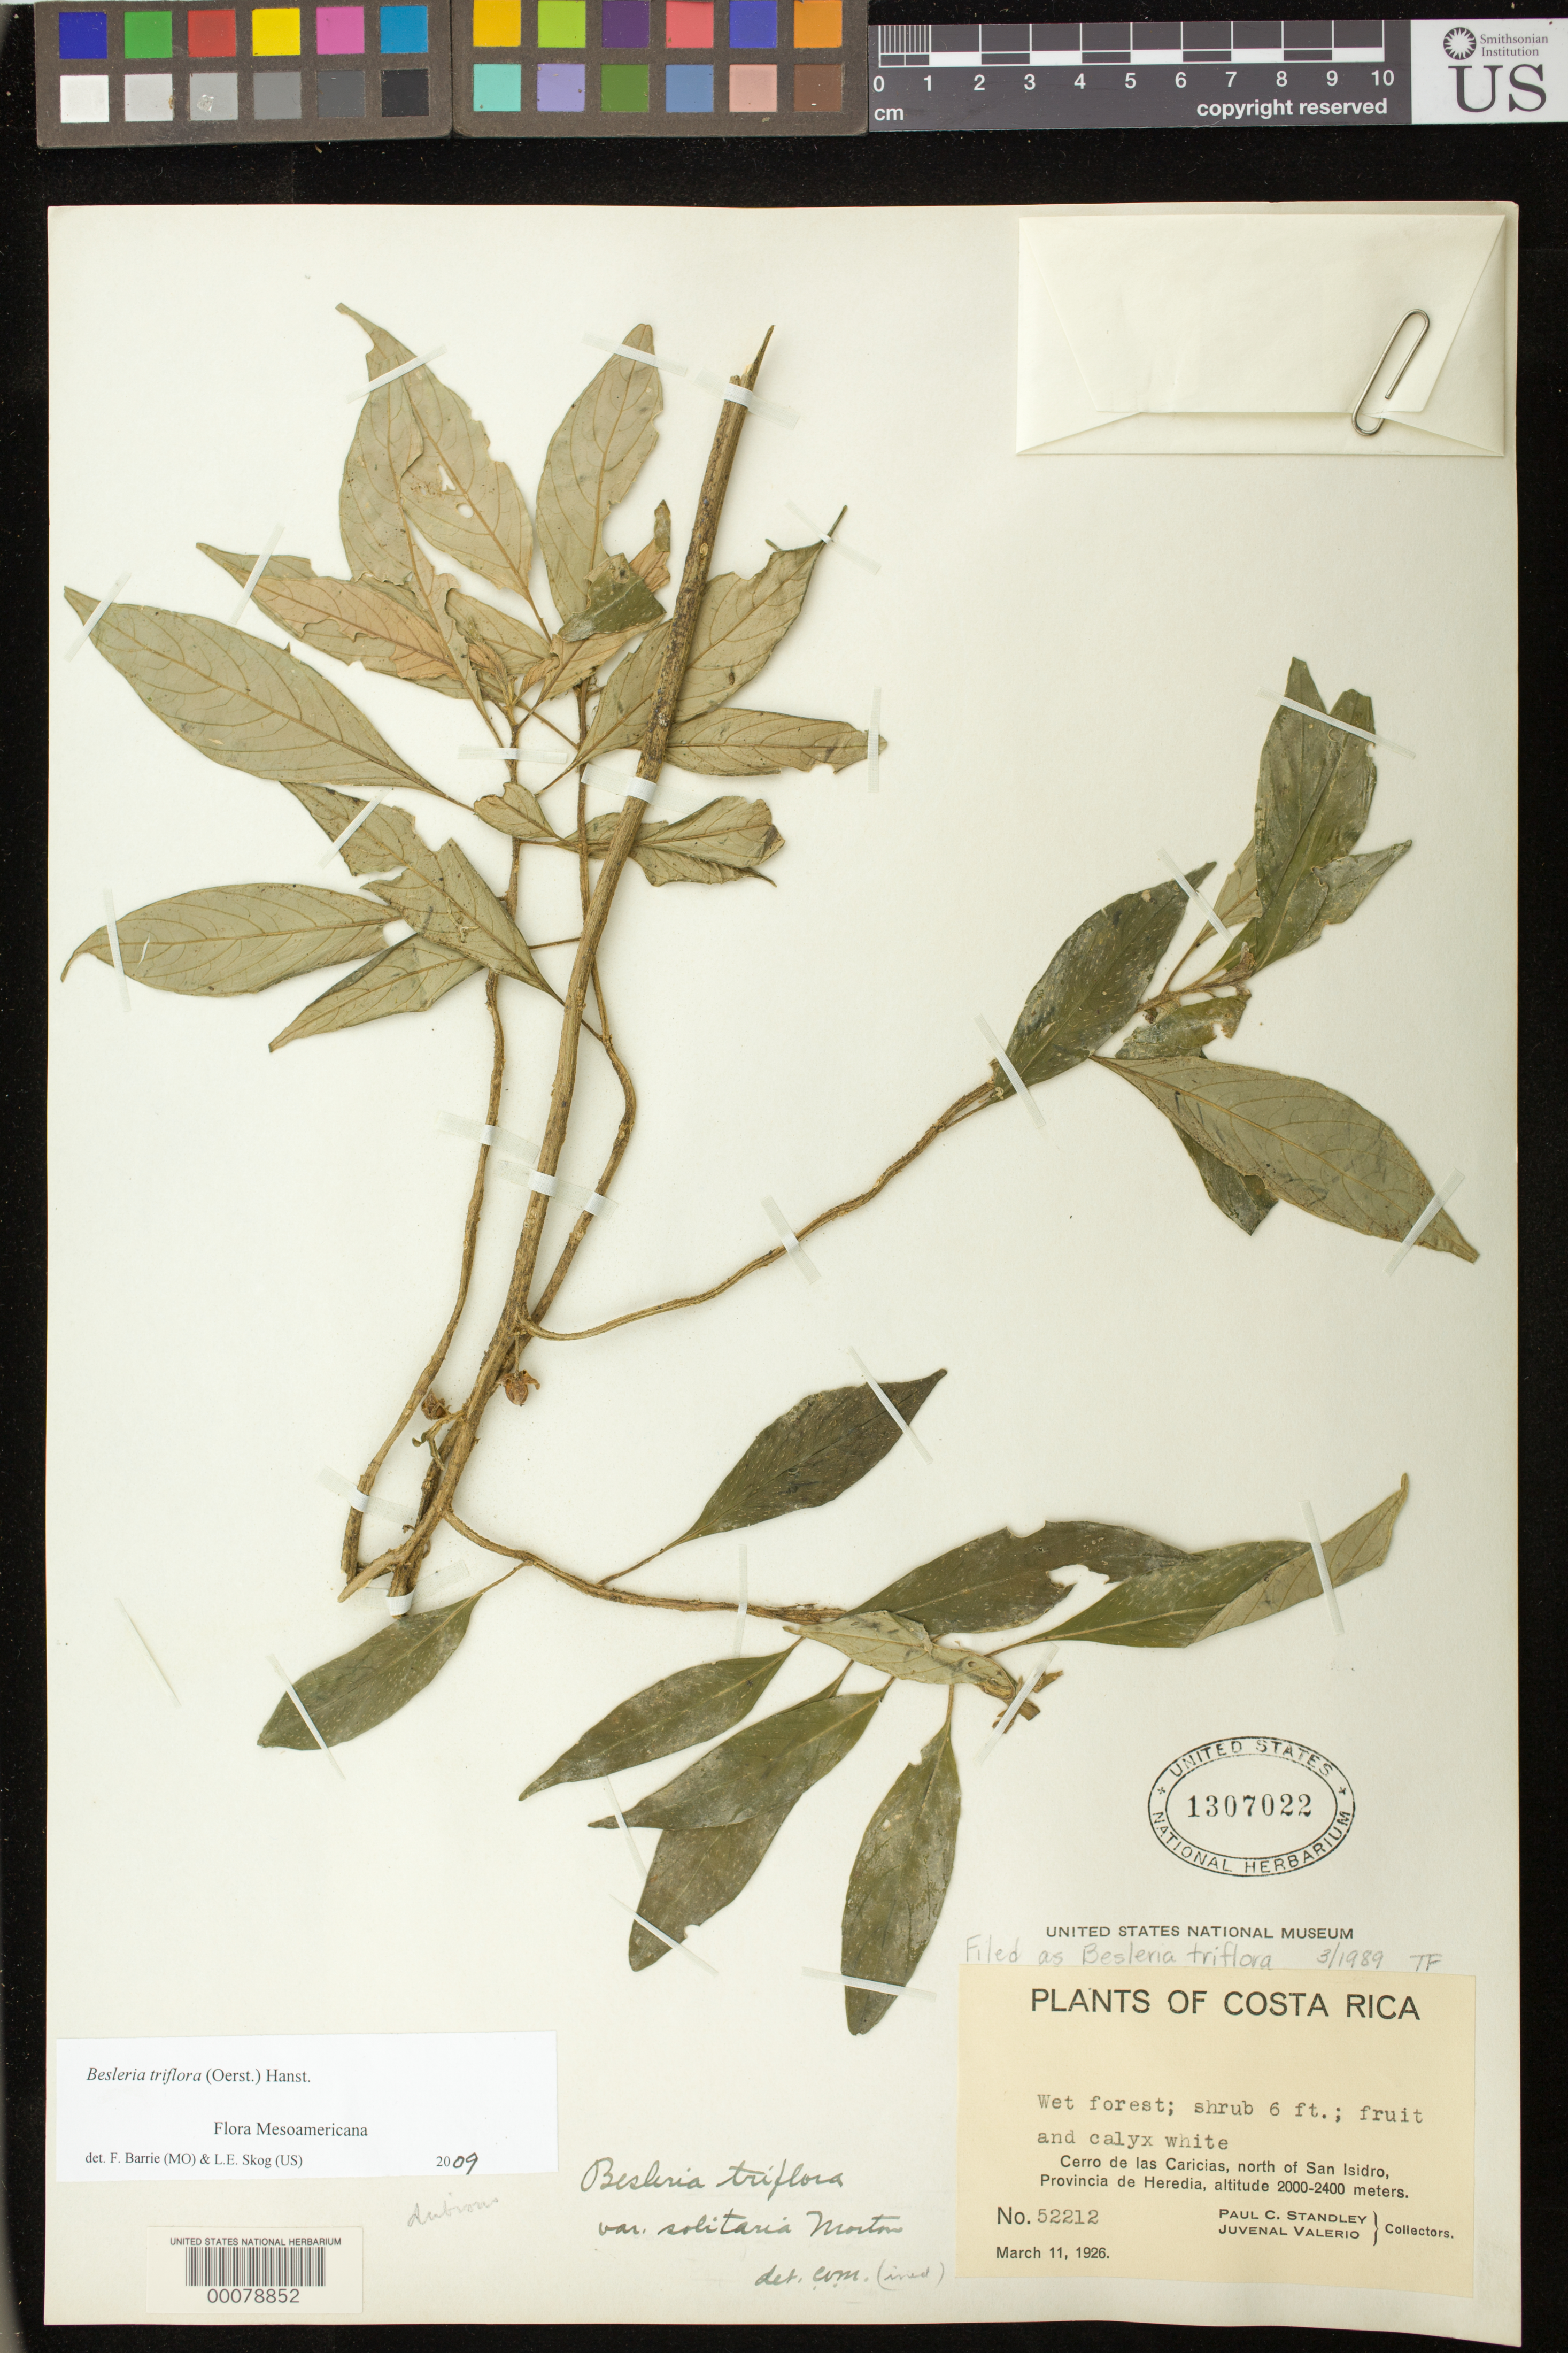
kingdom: Plantae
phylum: Tracheophyta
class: Magnoliopsida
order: Lamiales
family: Gesneriaceae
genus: Besleria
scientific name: Besleria triflora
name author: (Oerst.) Hanst.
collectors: P. C. Standley & J. Valerio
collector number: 52212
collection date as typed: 11 Mar 1926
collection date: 1926-03-11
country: Costa Rica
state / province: Heredia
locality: Cerro de las Caricias, N of San Isidro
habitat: Wet forest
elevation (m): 2000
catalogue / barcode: US 1307022